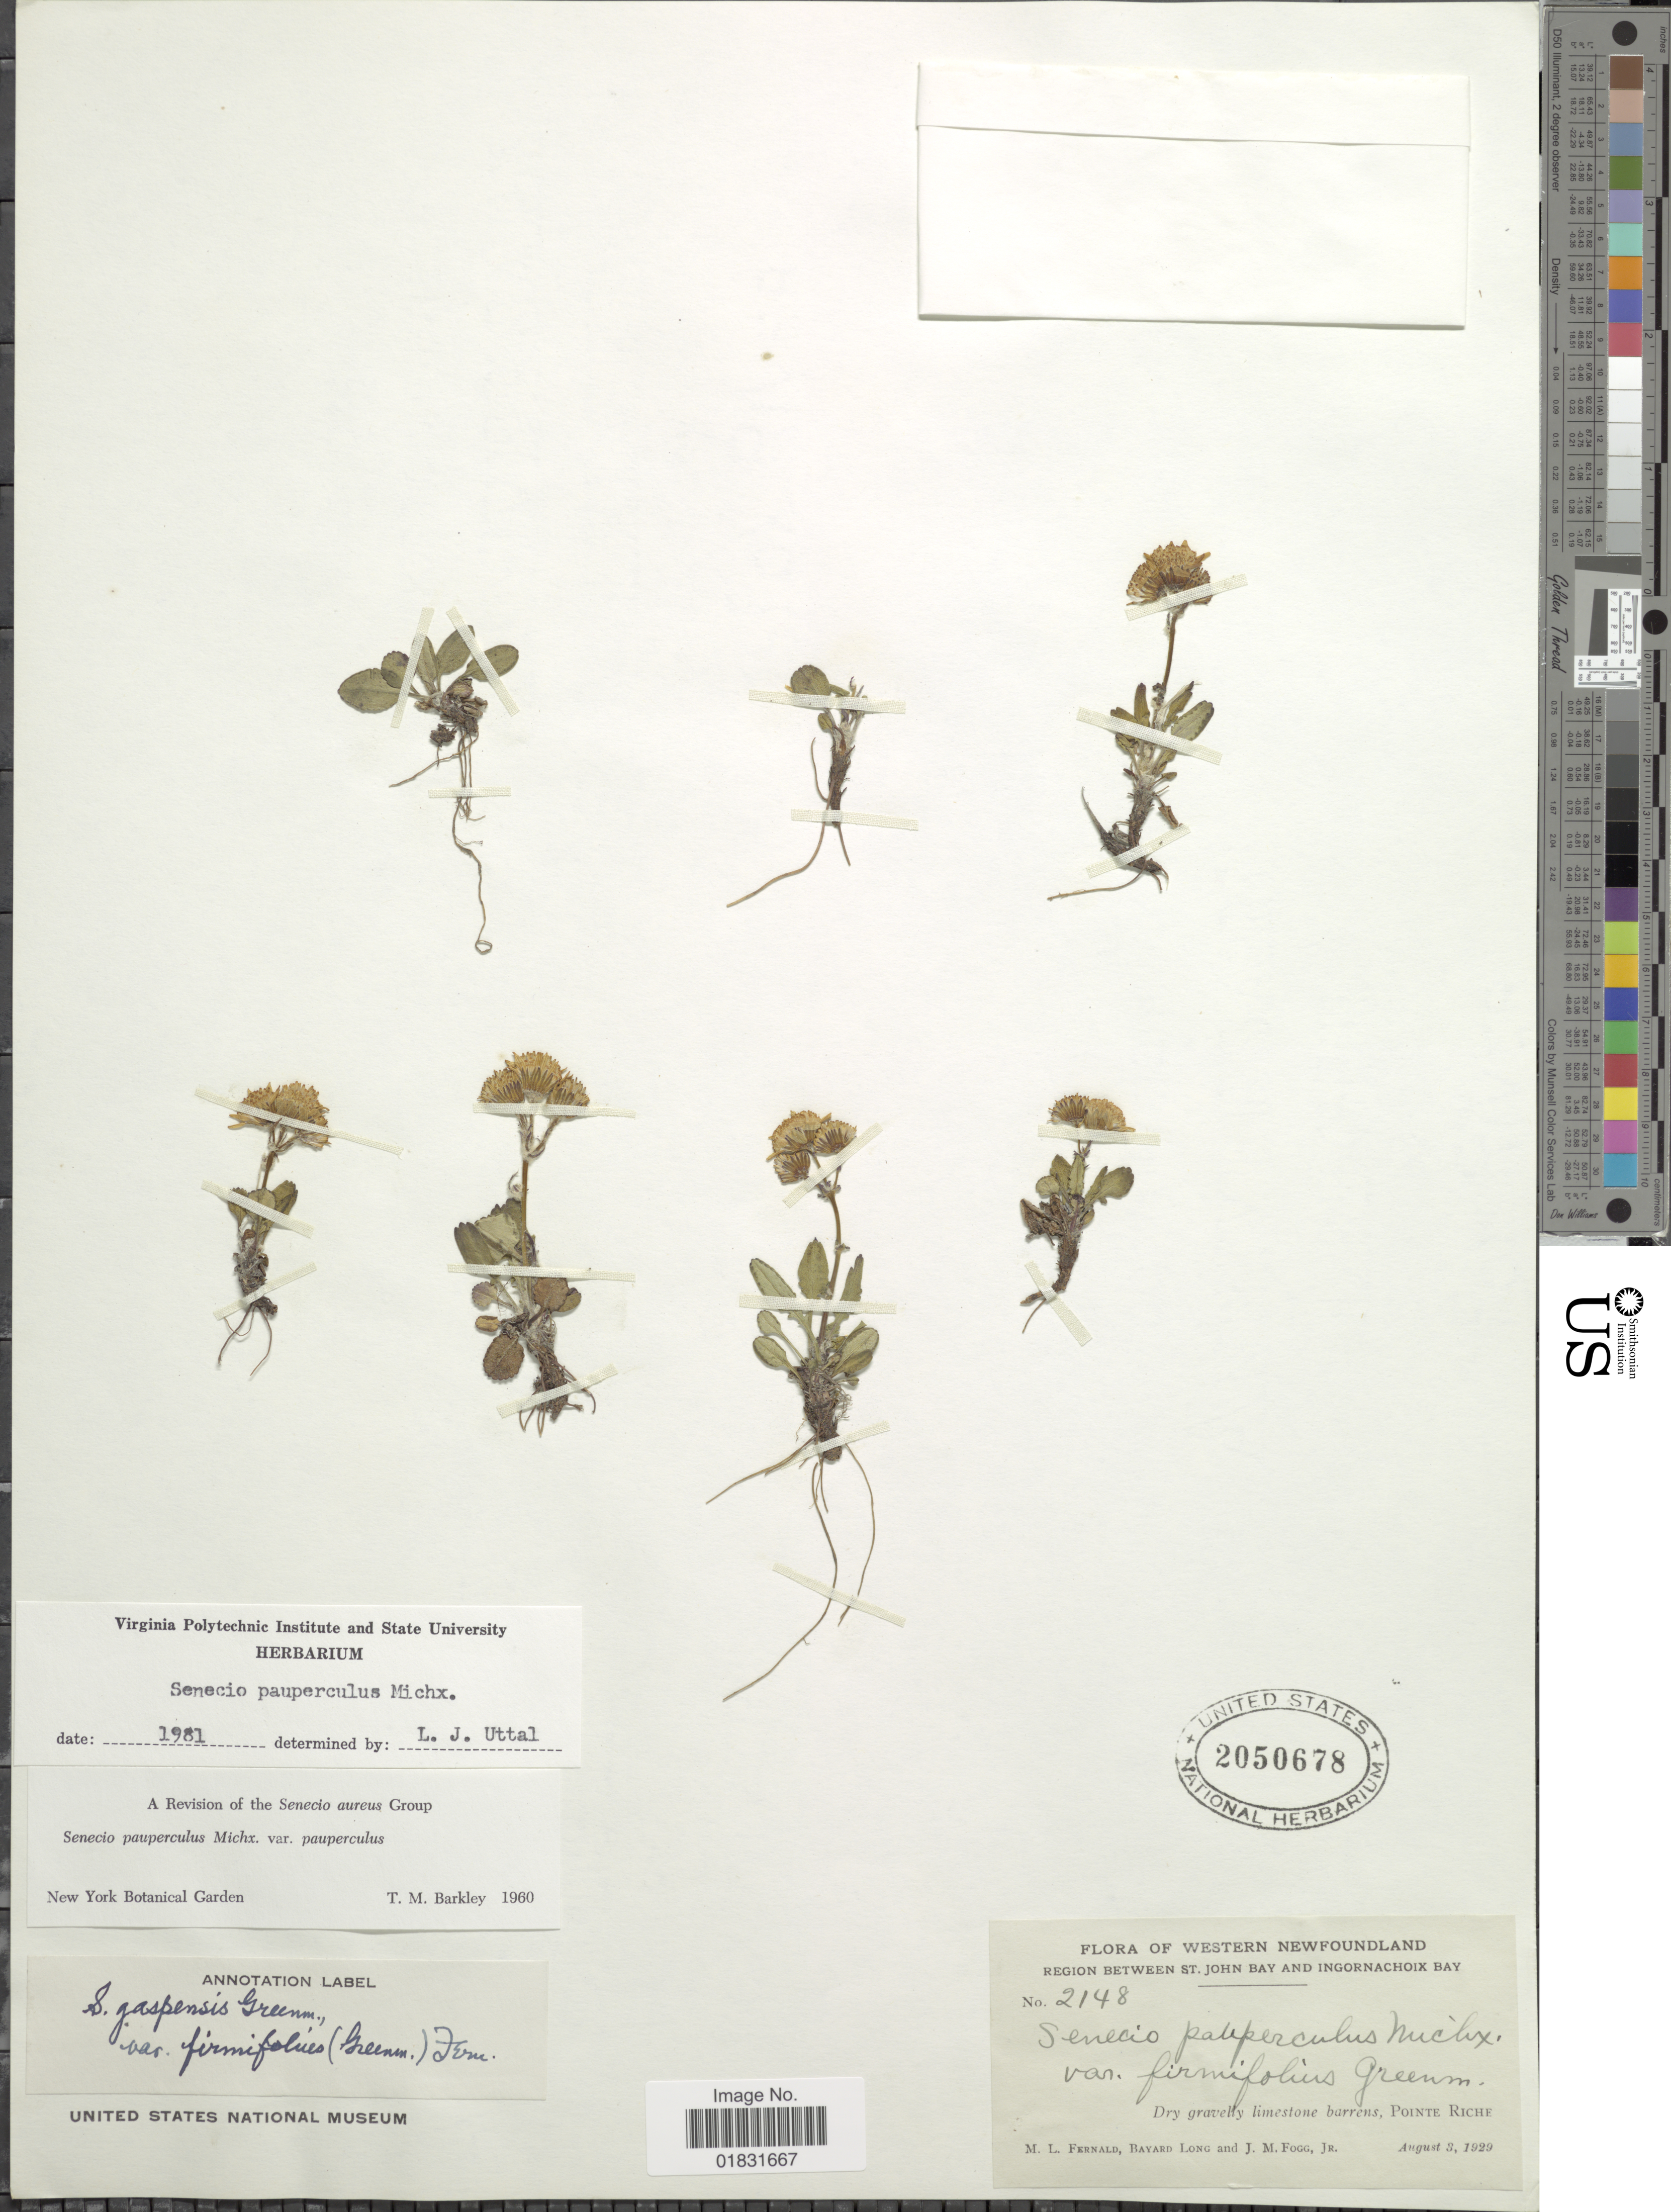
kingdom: Plantae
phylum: Tracheophyta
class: Magnoliopsida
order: Asterales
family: Asteraceae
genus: Packera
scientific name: Packera paupercula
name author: (Michx.) Á. Löve & D. Löve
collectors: M. L. Fernald, B. Long & J. Fogg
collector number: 2148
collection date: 1929-08-03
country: Canada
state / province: Newfoundland and Labrador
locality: Western Newfoundland, Region between St. John Bay and Ingornachoix Bay, Dry gravelly limestone barrens, Pointe Riche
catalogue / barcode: US 2050678